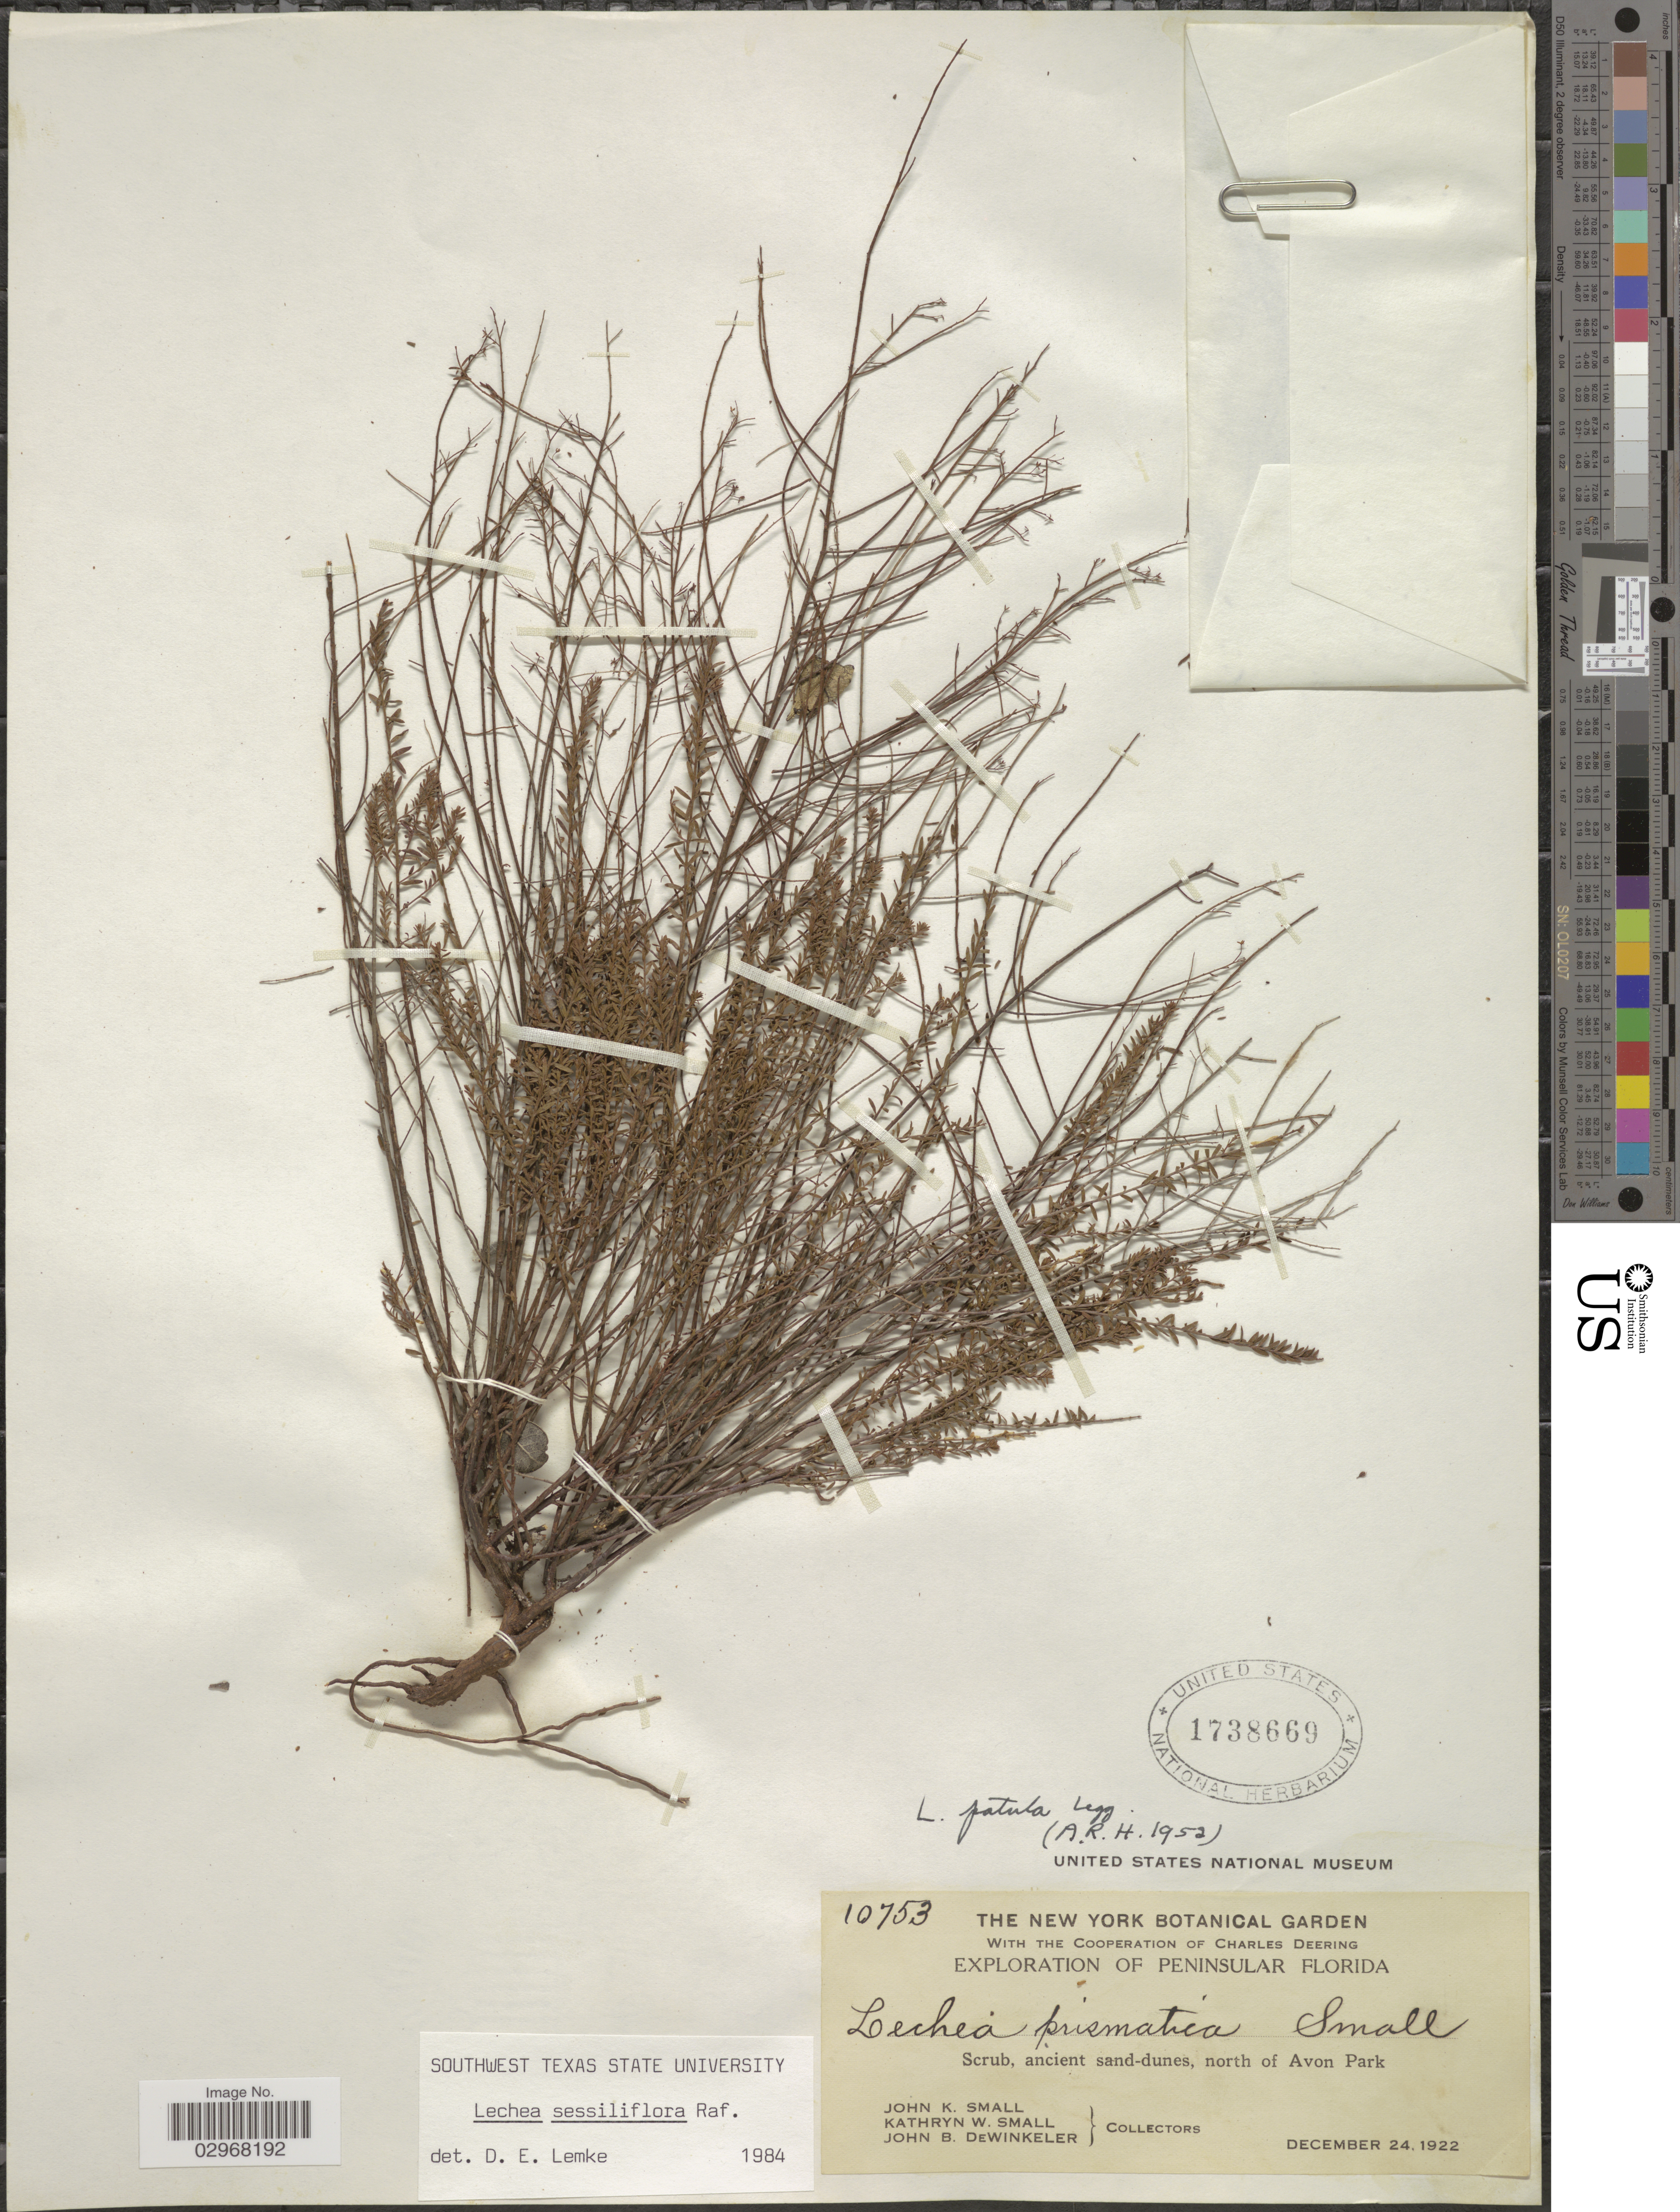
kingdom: Plantae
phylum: Tracheophyta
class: Magnoliopsida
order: Malvales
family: Cistaceae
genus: Lechea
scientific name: Lechea sessiliflora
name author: Raf.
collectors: J. K. Small, K. Small & J. B. Dewinkeler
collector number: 10753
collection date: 1922-12-24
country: United States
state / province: Florida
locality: Peninsular Florida. North of Avon Park.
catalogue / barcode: US 1738669